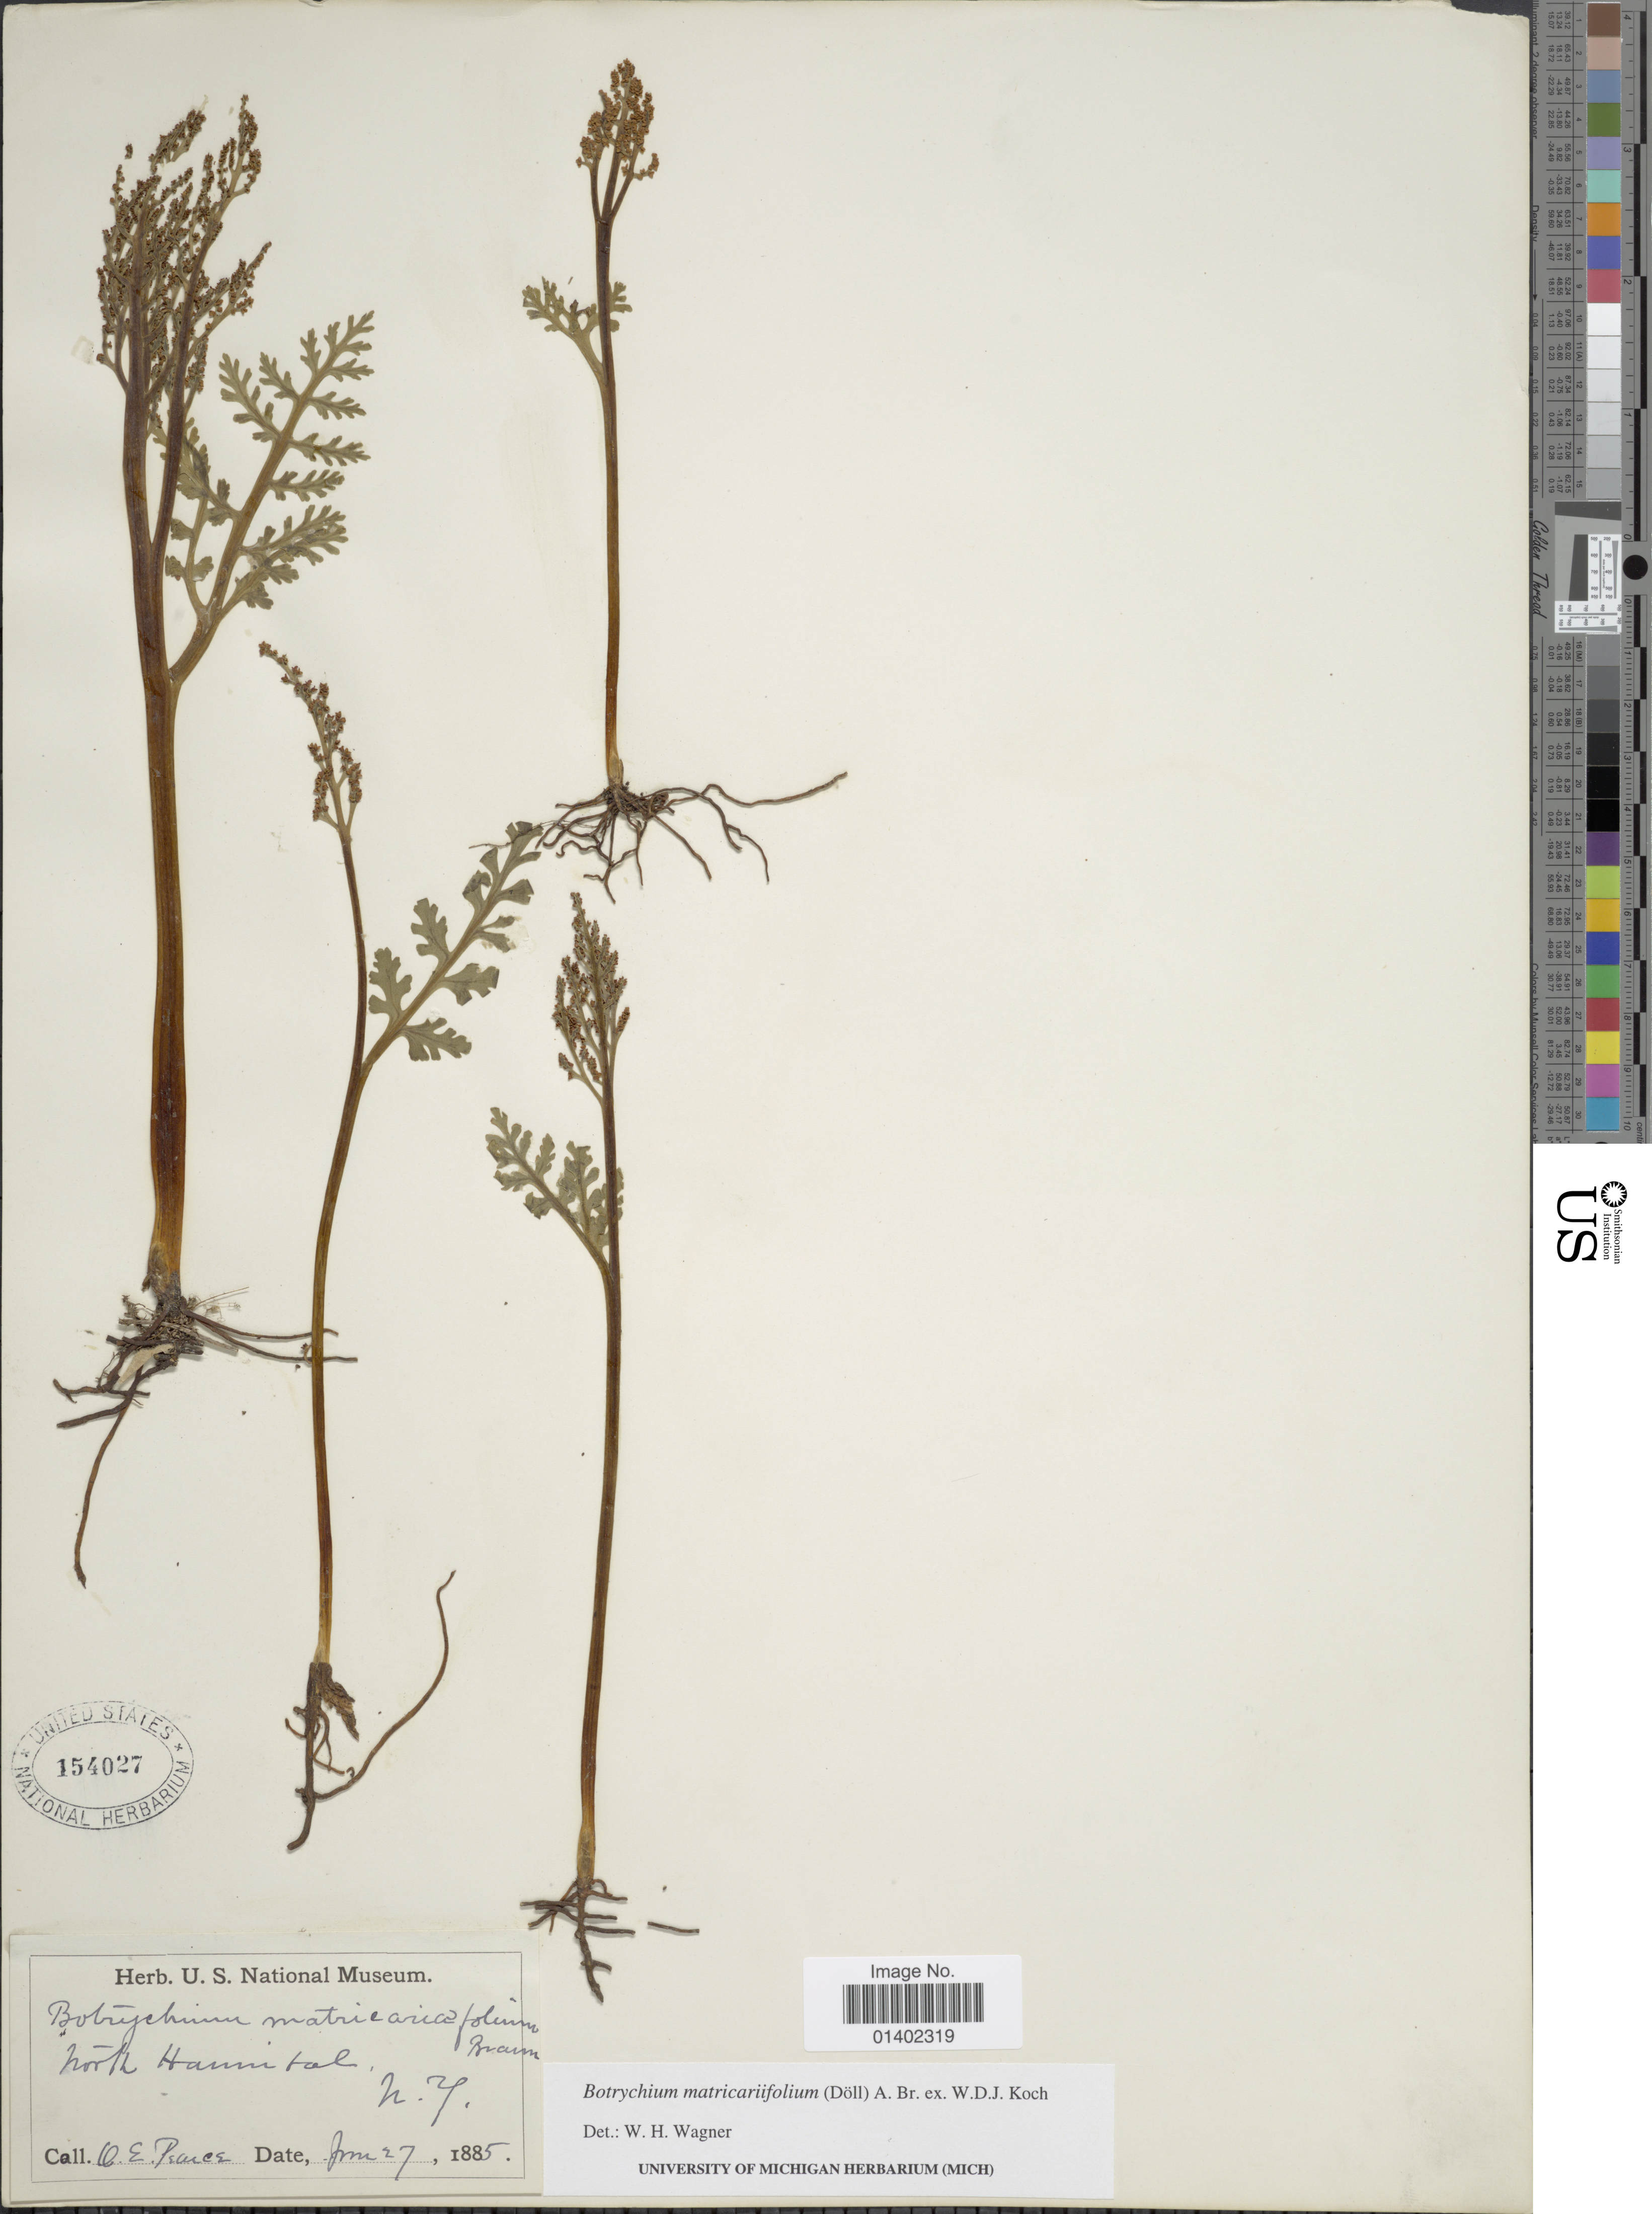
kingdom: Plantae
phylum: Tracheophyta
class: Polypodiopsida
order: Ophioglossales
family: Ophioglossaceae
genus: Botrychium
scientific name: Botrychium matricariifolium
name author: (A. Braun ex Dowell) A. Braun ex Koch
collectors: O. E. Pearce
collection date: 1885-06-27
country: United States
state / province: New York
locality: North Hannibal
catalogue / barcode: US 154027